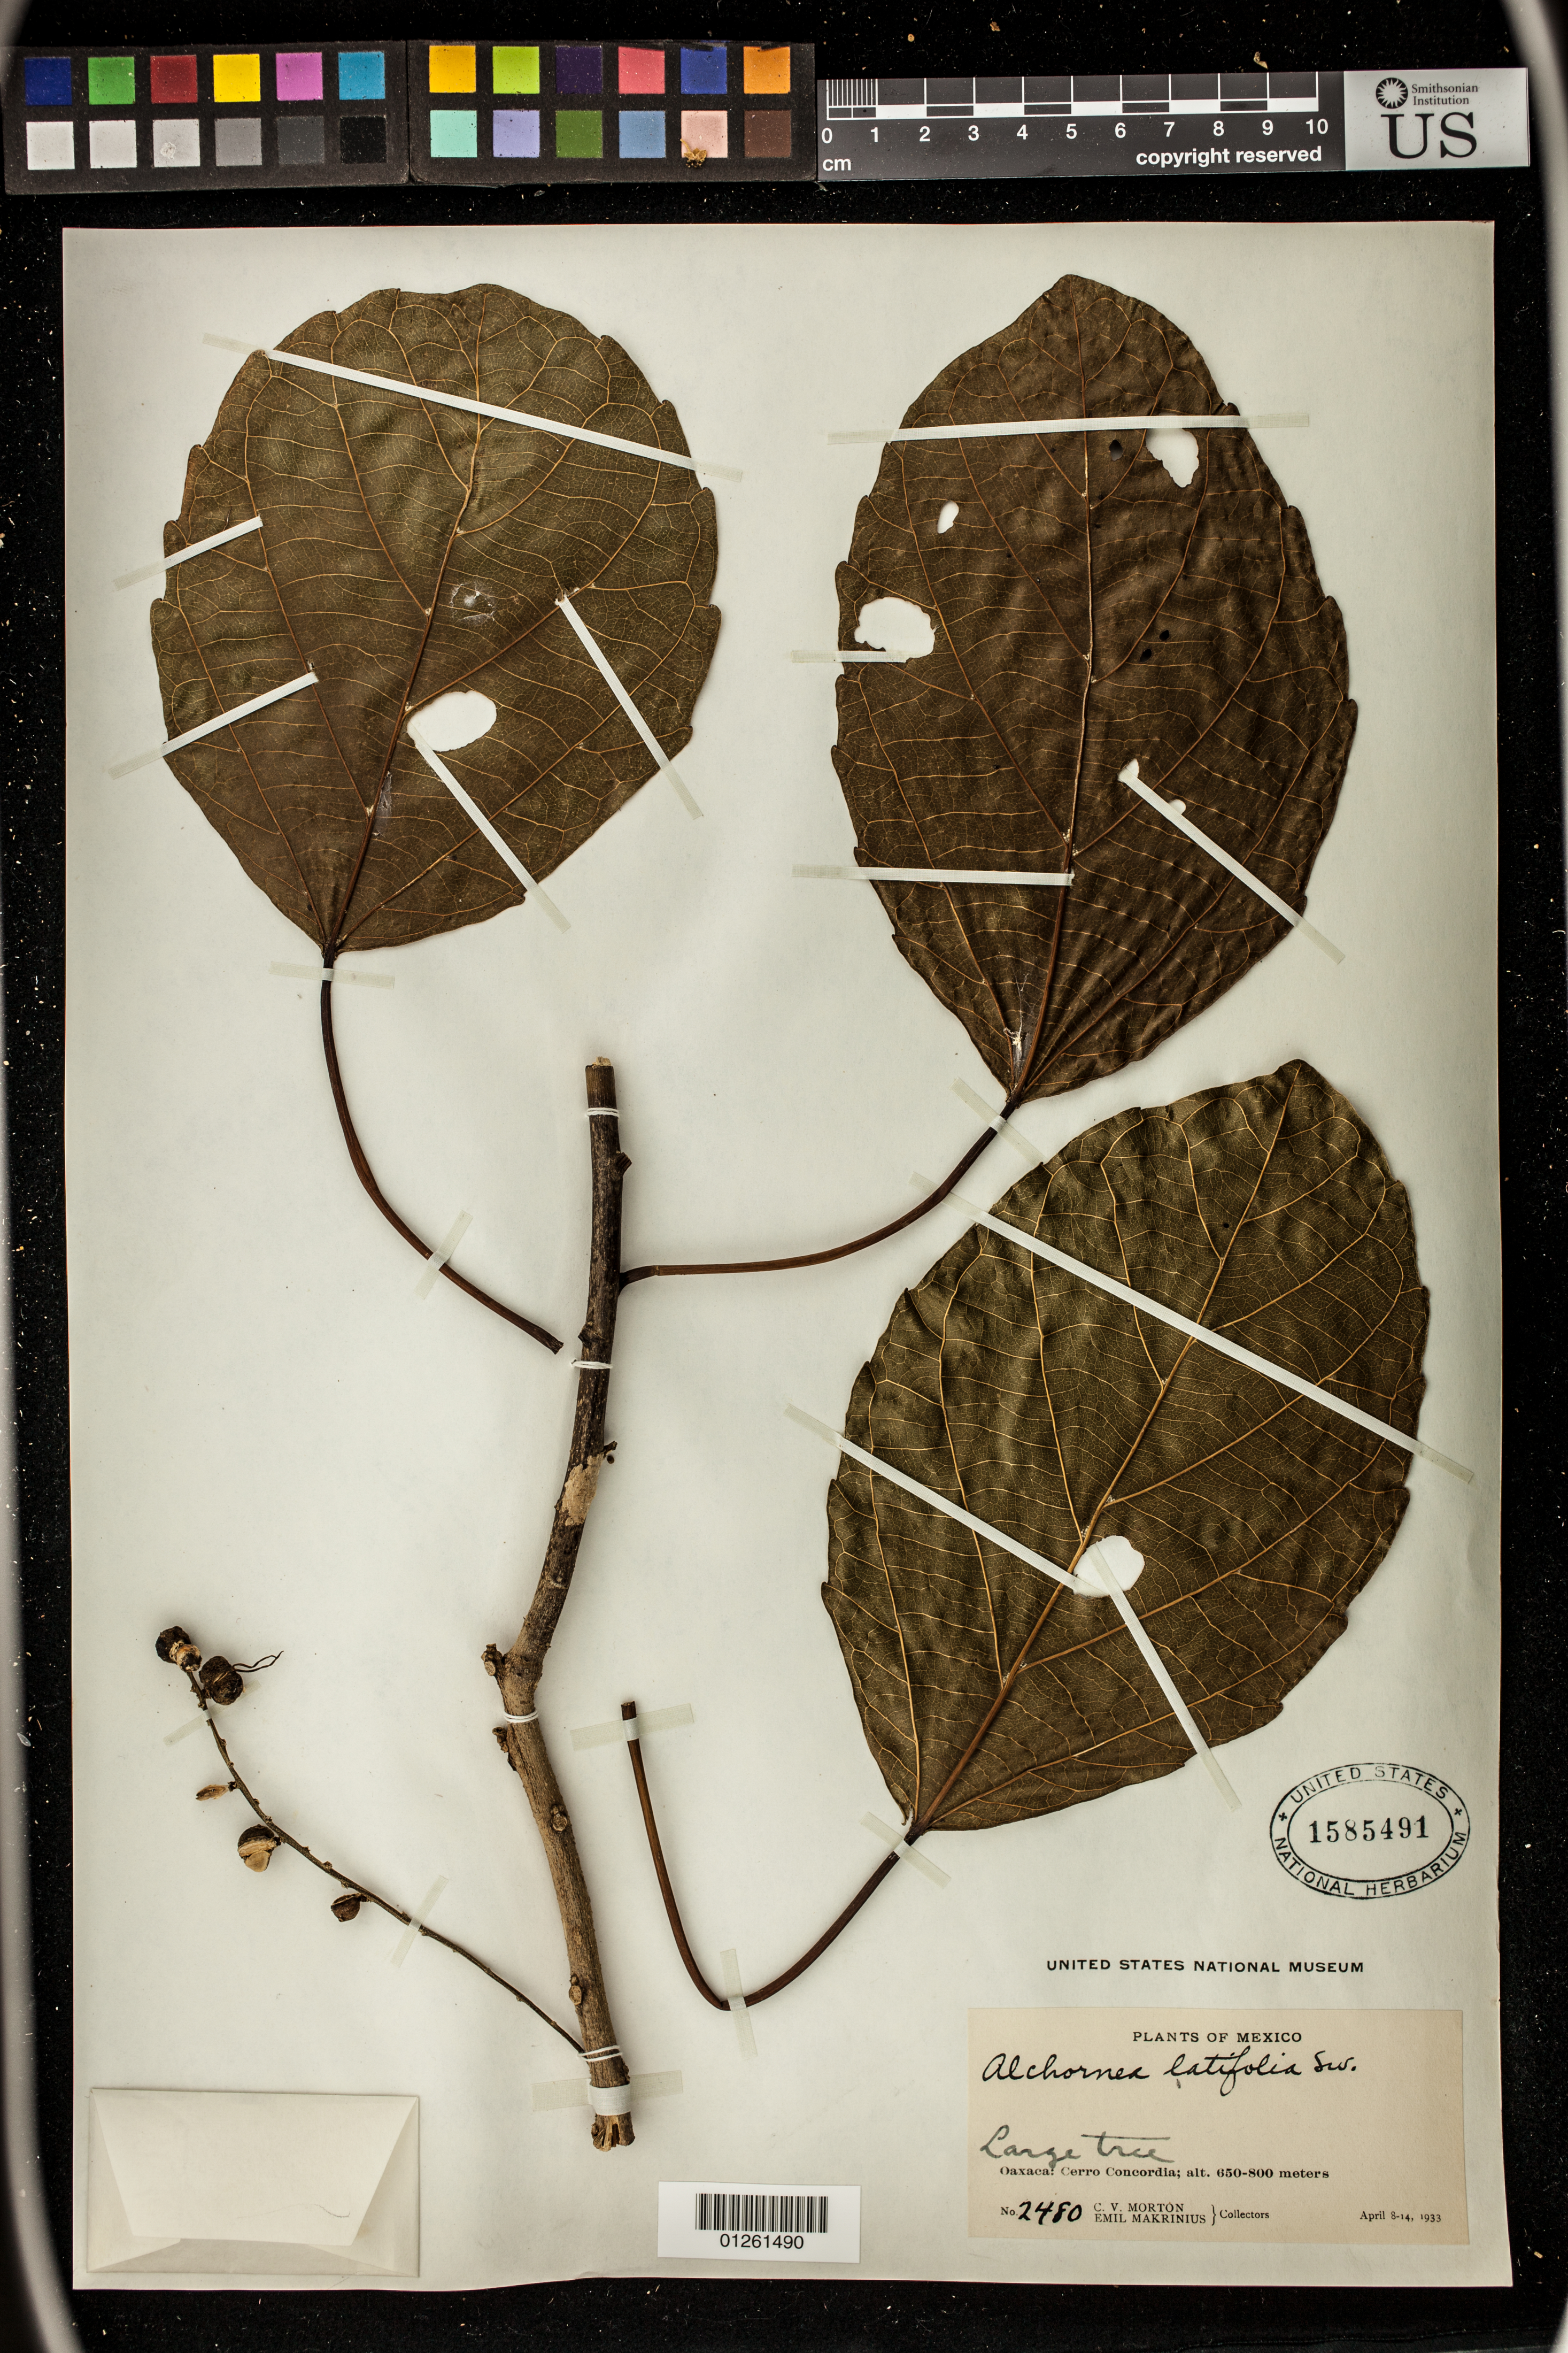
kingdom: Plantae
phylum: Tracheophyta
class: Magnoliopsida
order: Malpighiales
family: Euphorbiaceae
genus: Alchornea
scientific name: Alchornea latifolia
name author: Sw.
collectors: C. V. Morton & E. Makrinius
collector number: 2480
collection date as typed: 1933-04-08 to 1933-04-14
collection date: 1933-04-08/1933-04-14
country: Mexico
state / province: Oaxaca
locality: Cerro Concordia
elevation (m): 650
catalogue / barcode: US 1585491